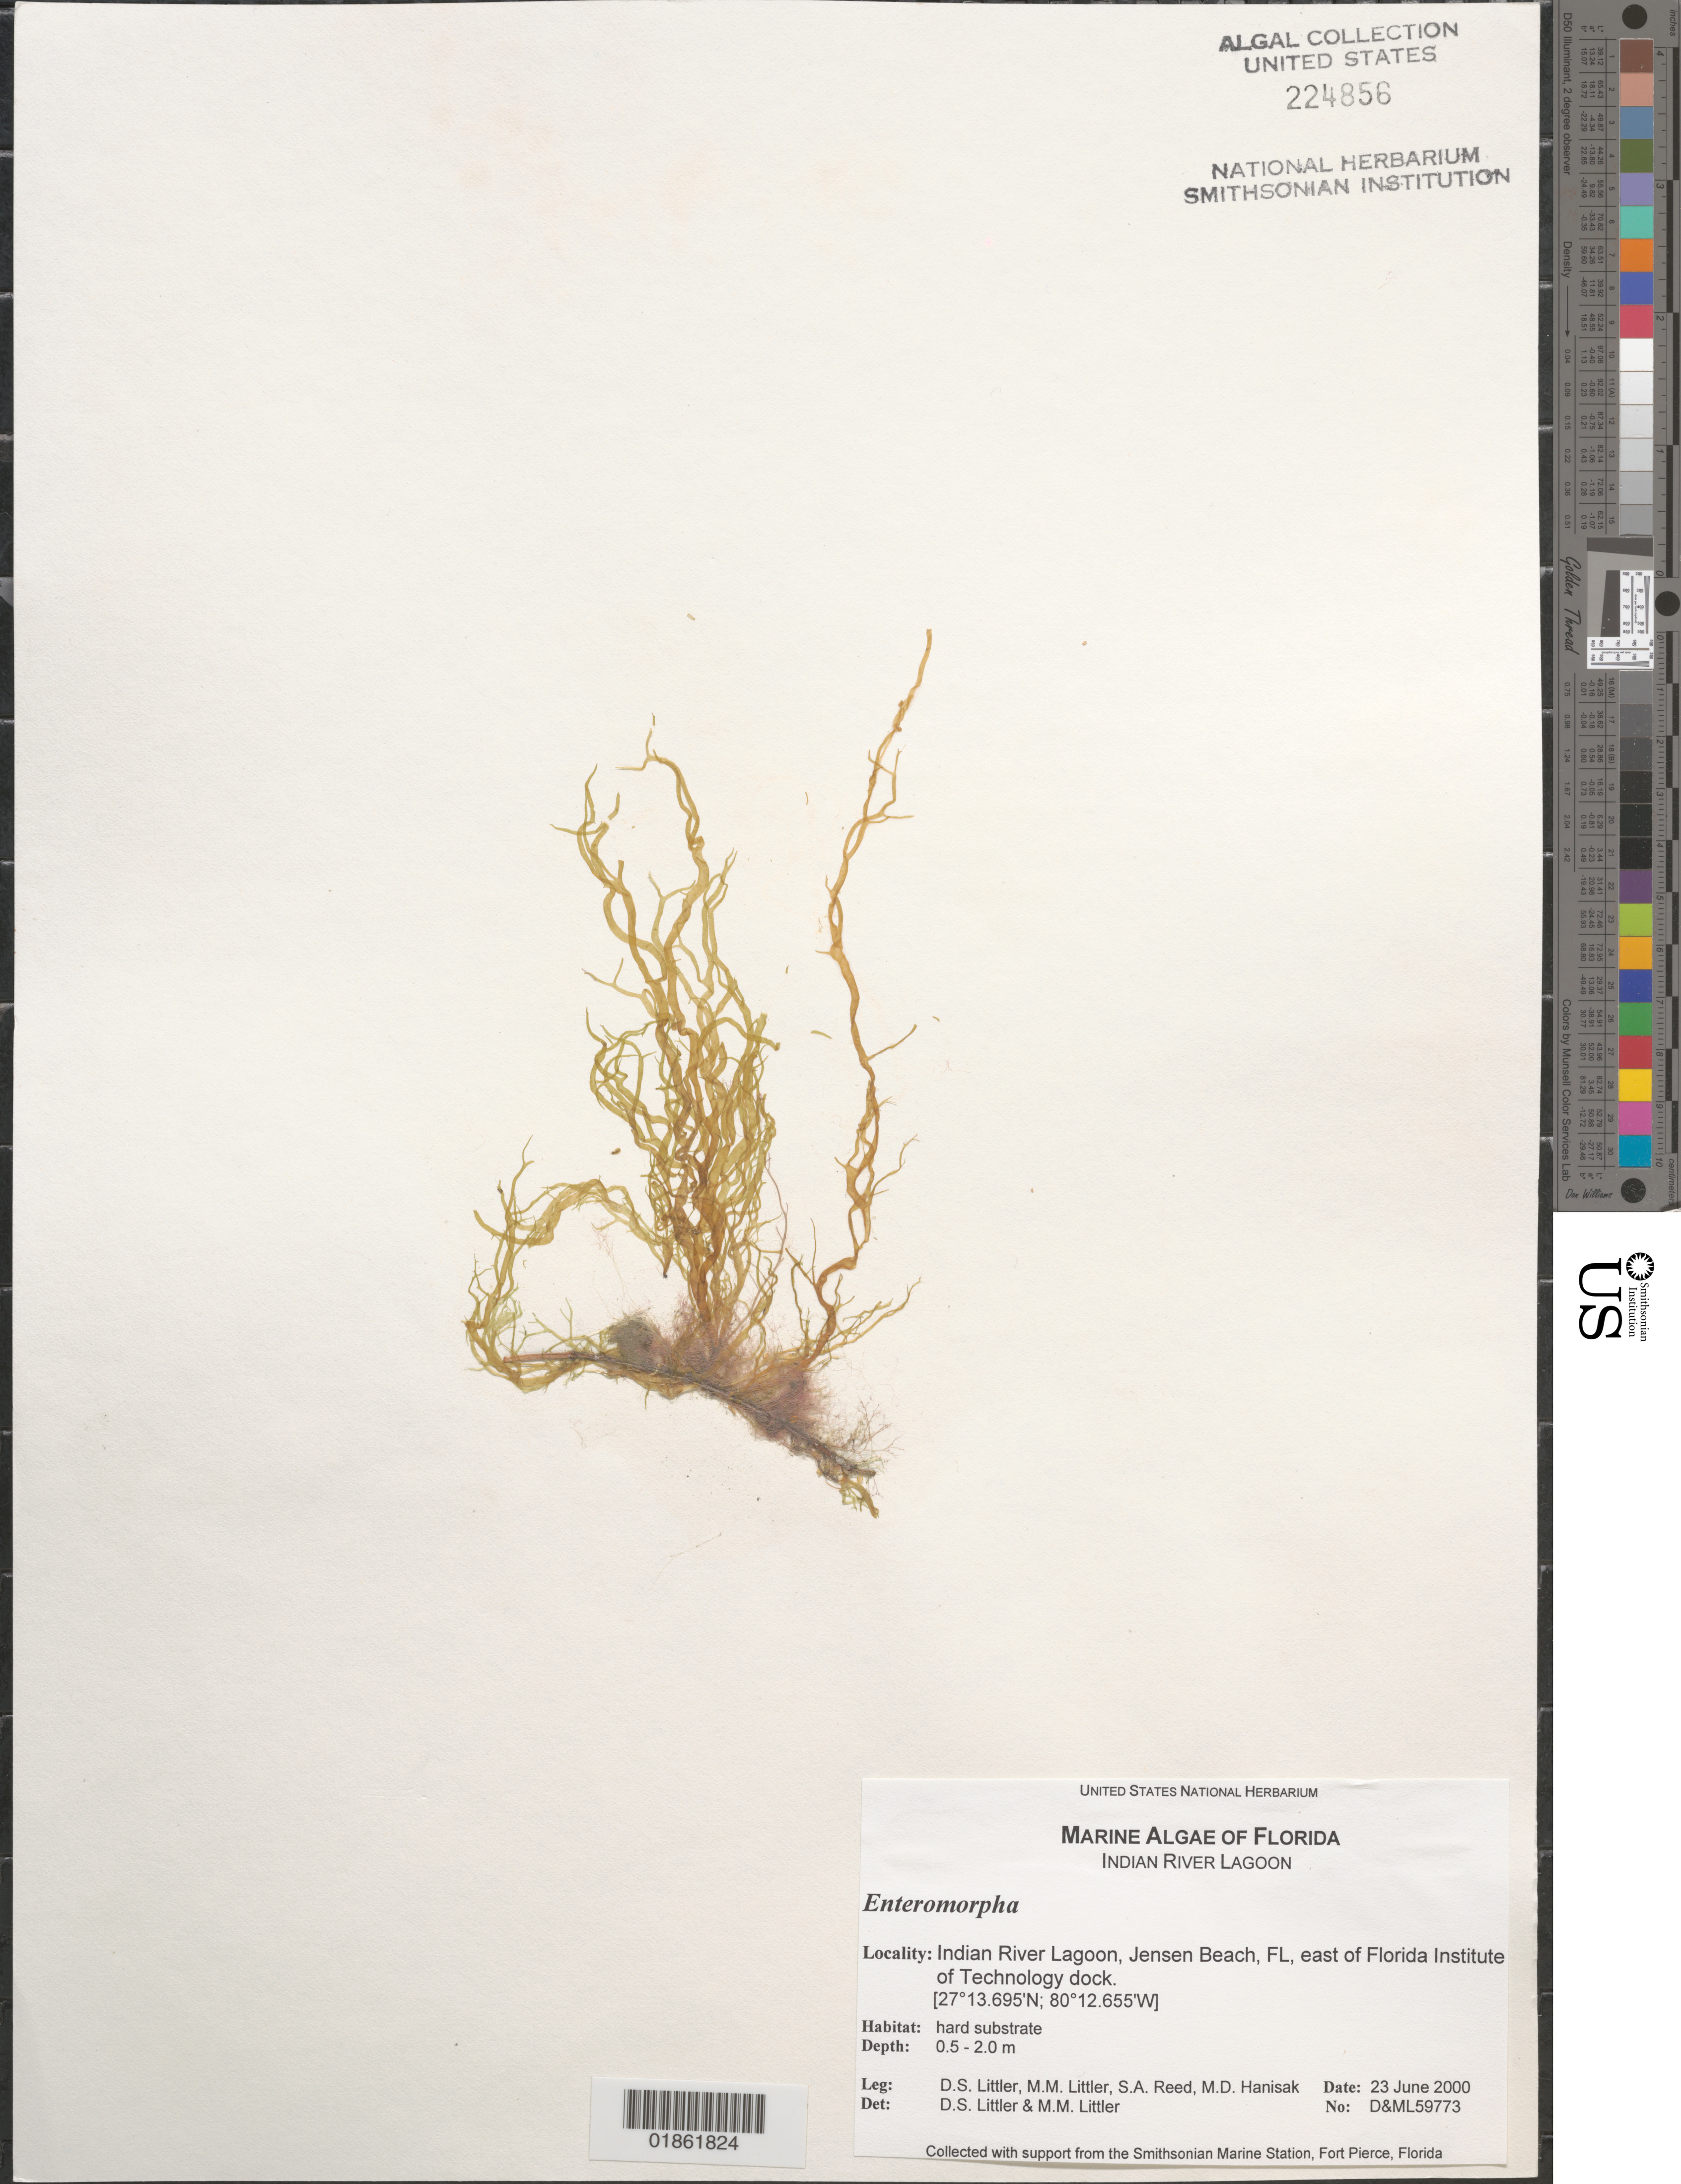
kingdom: Plantae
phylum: Chlorophyta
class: Ulvophyceae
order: Ulvales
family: Ulvaceae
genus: Ulva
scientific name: Ulva sp.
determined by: Algae name updating Project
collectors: D. S. Littler & M. M. Littler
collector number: D&ML 59773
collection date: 2000-06-23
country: United States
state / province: Florida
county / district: Saint Lucie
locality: Jensen Beach. S of city. Florida Institute of Technology, dock remains. Indian River Lagoon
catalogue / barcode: US 224856